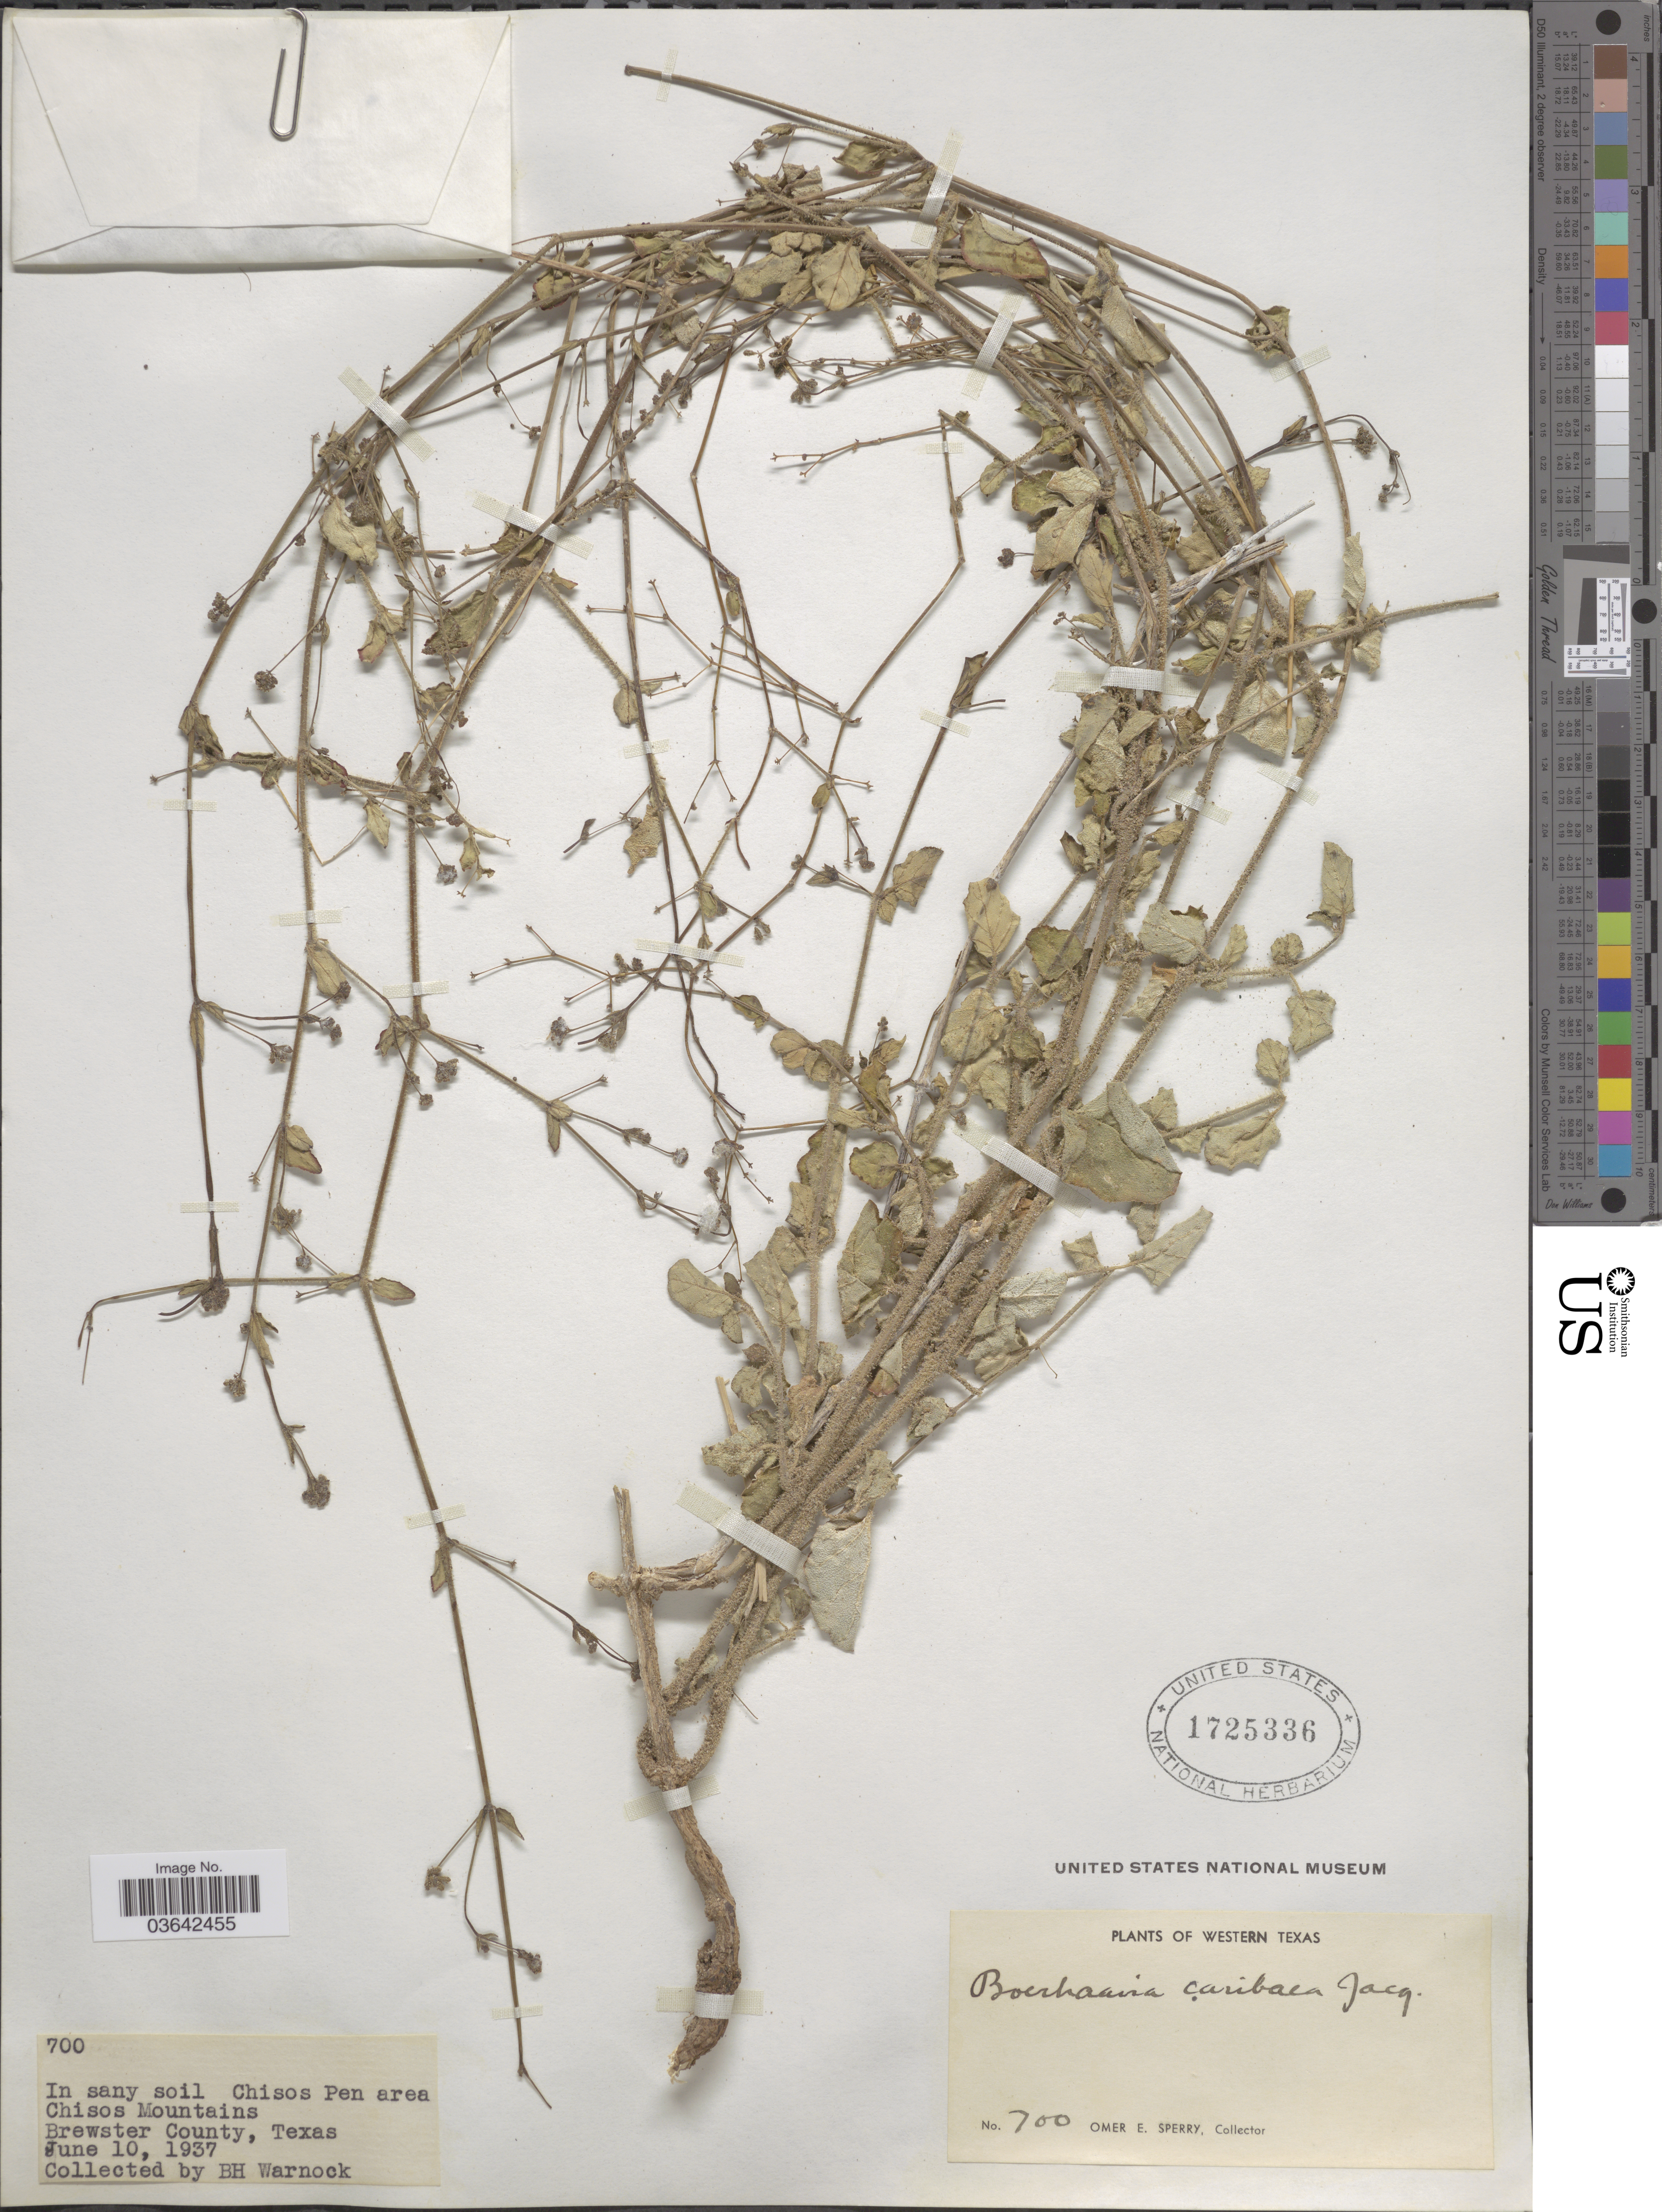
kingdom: Plantae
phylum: Tracheophyta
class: Magnoliopsida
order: Caryophyllales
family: Nyctaginaceae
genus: Boerhavia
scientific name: Boerhavia coccinea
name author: Mill.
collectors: B. H. Warnock & O. E. Sperry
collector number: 700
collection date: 1937-06-10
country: United States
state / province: Texas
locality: In sandy soil Chisos Pen area Chisos Mountains. Brewster County. Western Texas.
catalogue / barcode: US 1725336